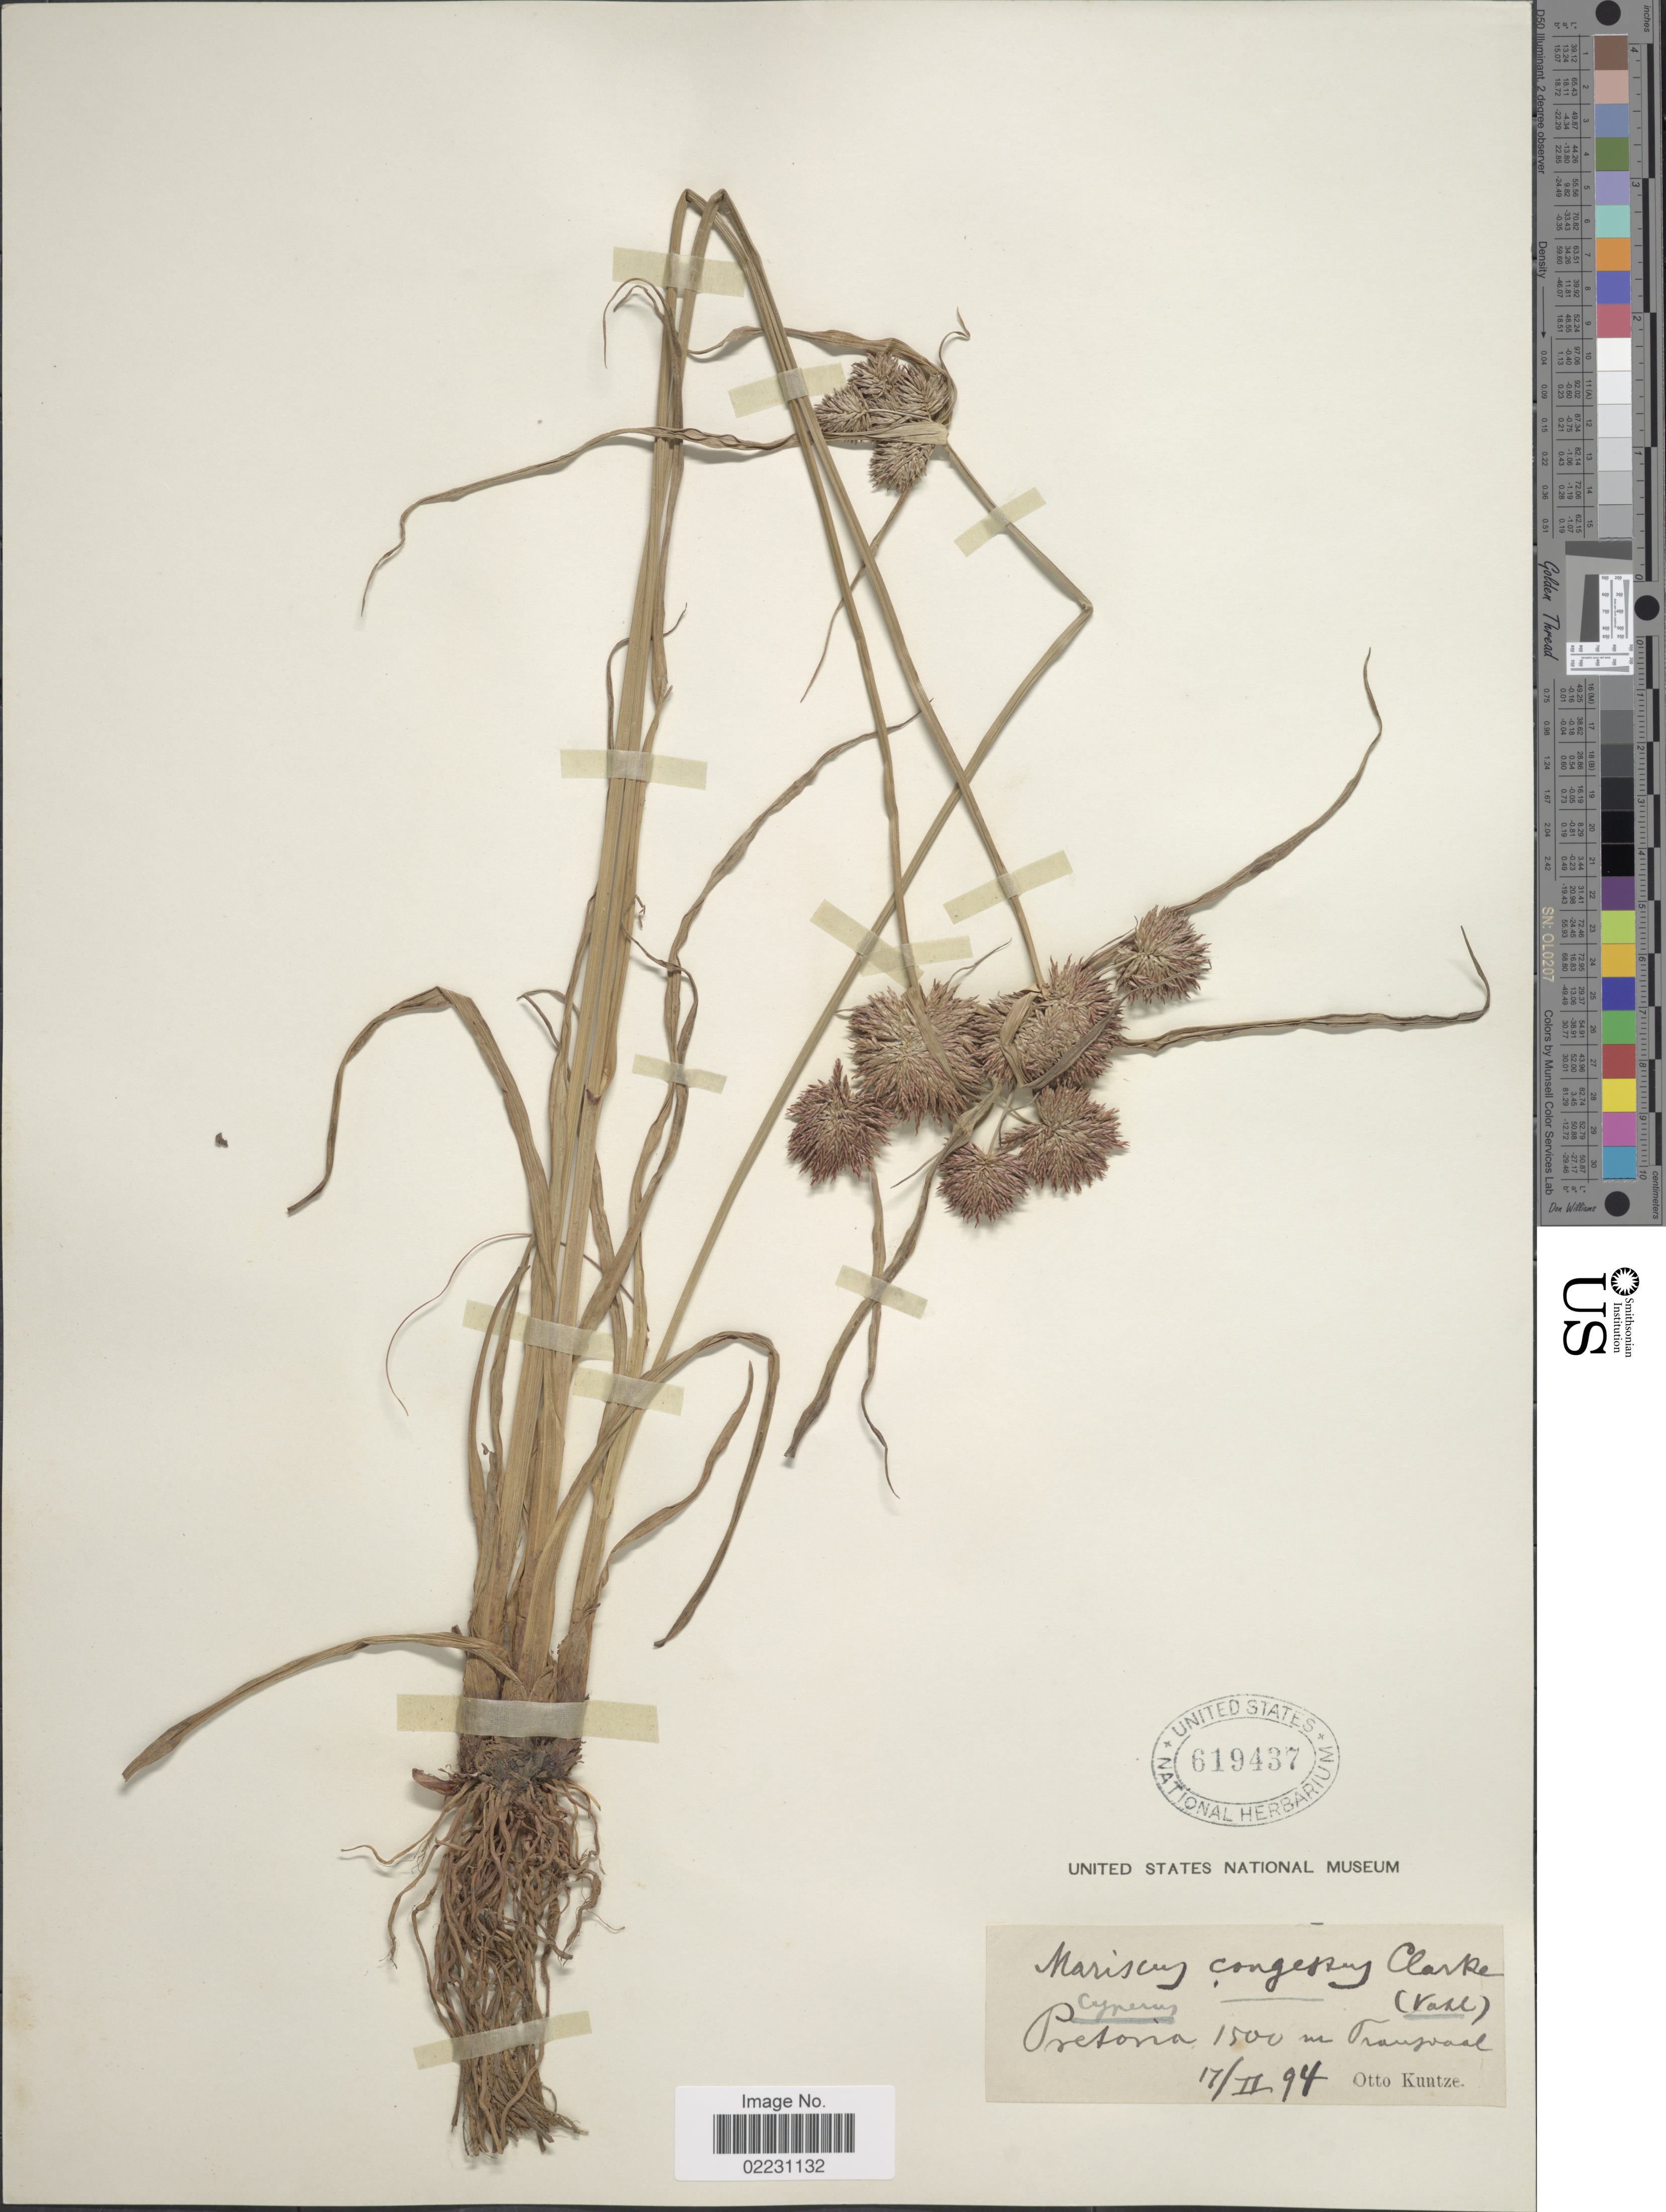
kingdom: Plantae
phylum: Tracheophyta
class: Liliopsida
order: Poales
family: Cyperaceae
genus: Cyperus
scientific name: Cyperus congestus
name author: Vahl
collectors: C.E.O. Kuntze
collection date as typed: Transcribed d/m/y: 17/2/94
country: South Africa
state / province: Gauteng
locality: Pretoria nr. Transvaal.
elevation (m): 1500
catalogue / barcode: US 619437